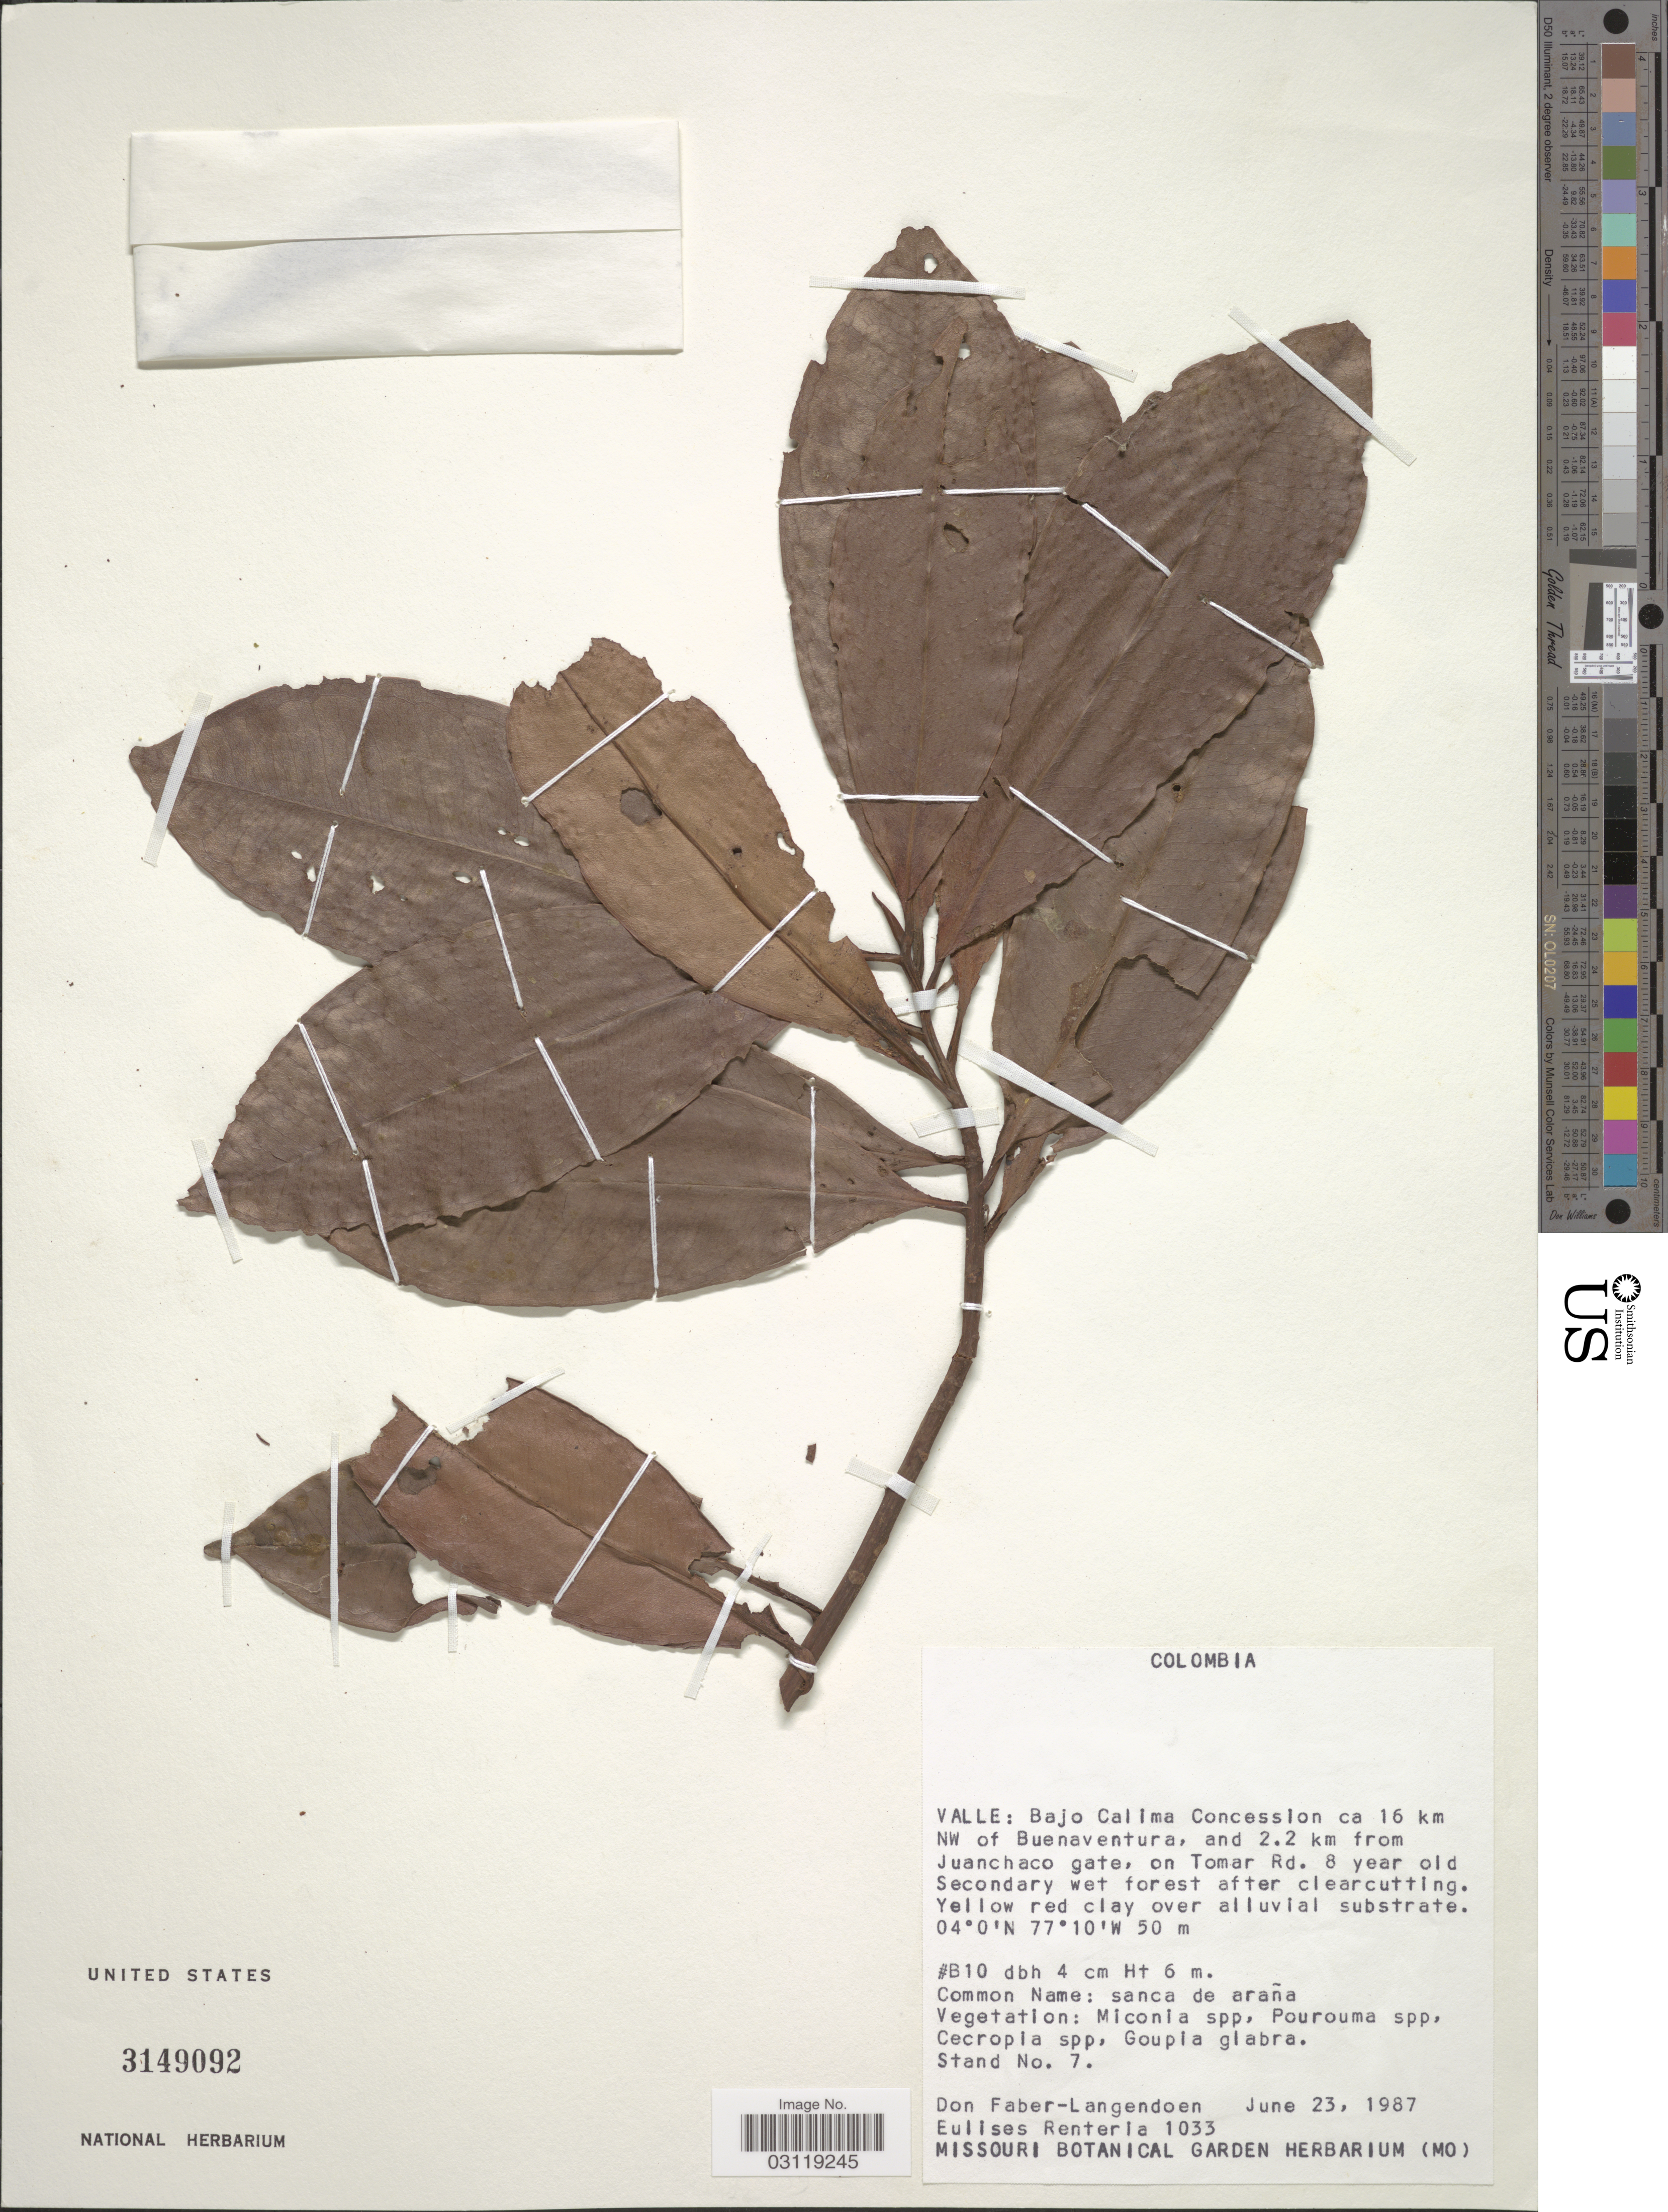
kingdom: Plantae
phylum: Tracheophyta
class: Magnoliopsida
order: Ericales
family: Primulaceae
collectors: D. Faber-Langendoen & E. Renteria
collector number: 1033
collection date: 1987-06-23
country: Colombia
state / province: Valle del Cauca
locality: Valle: Bajo Calima Concession ca 16 km NW of Buenaventura, and 2.2 km from Juanchaco gate, on Tomar Rd.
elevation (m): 50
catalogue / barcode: US 3149092